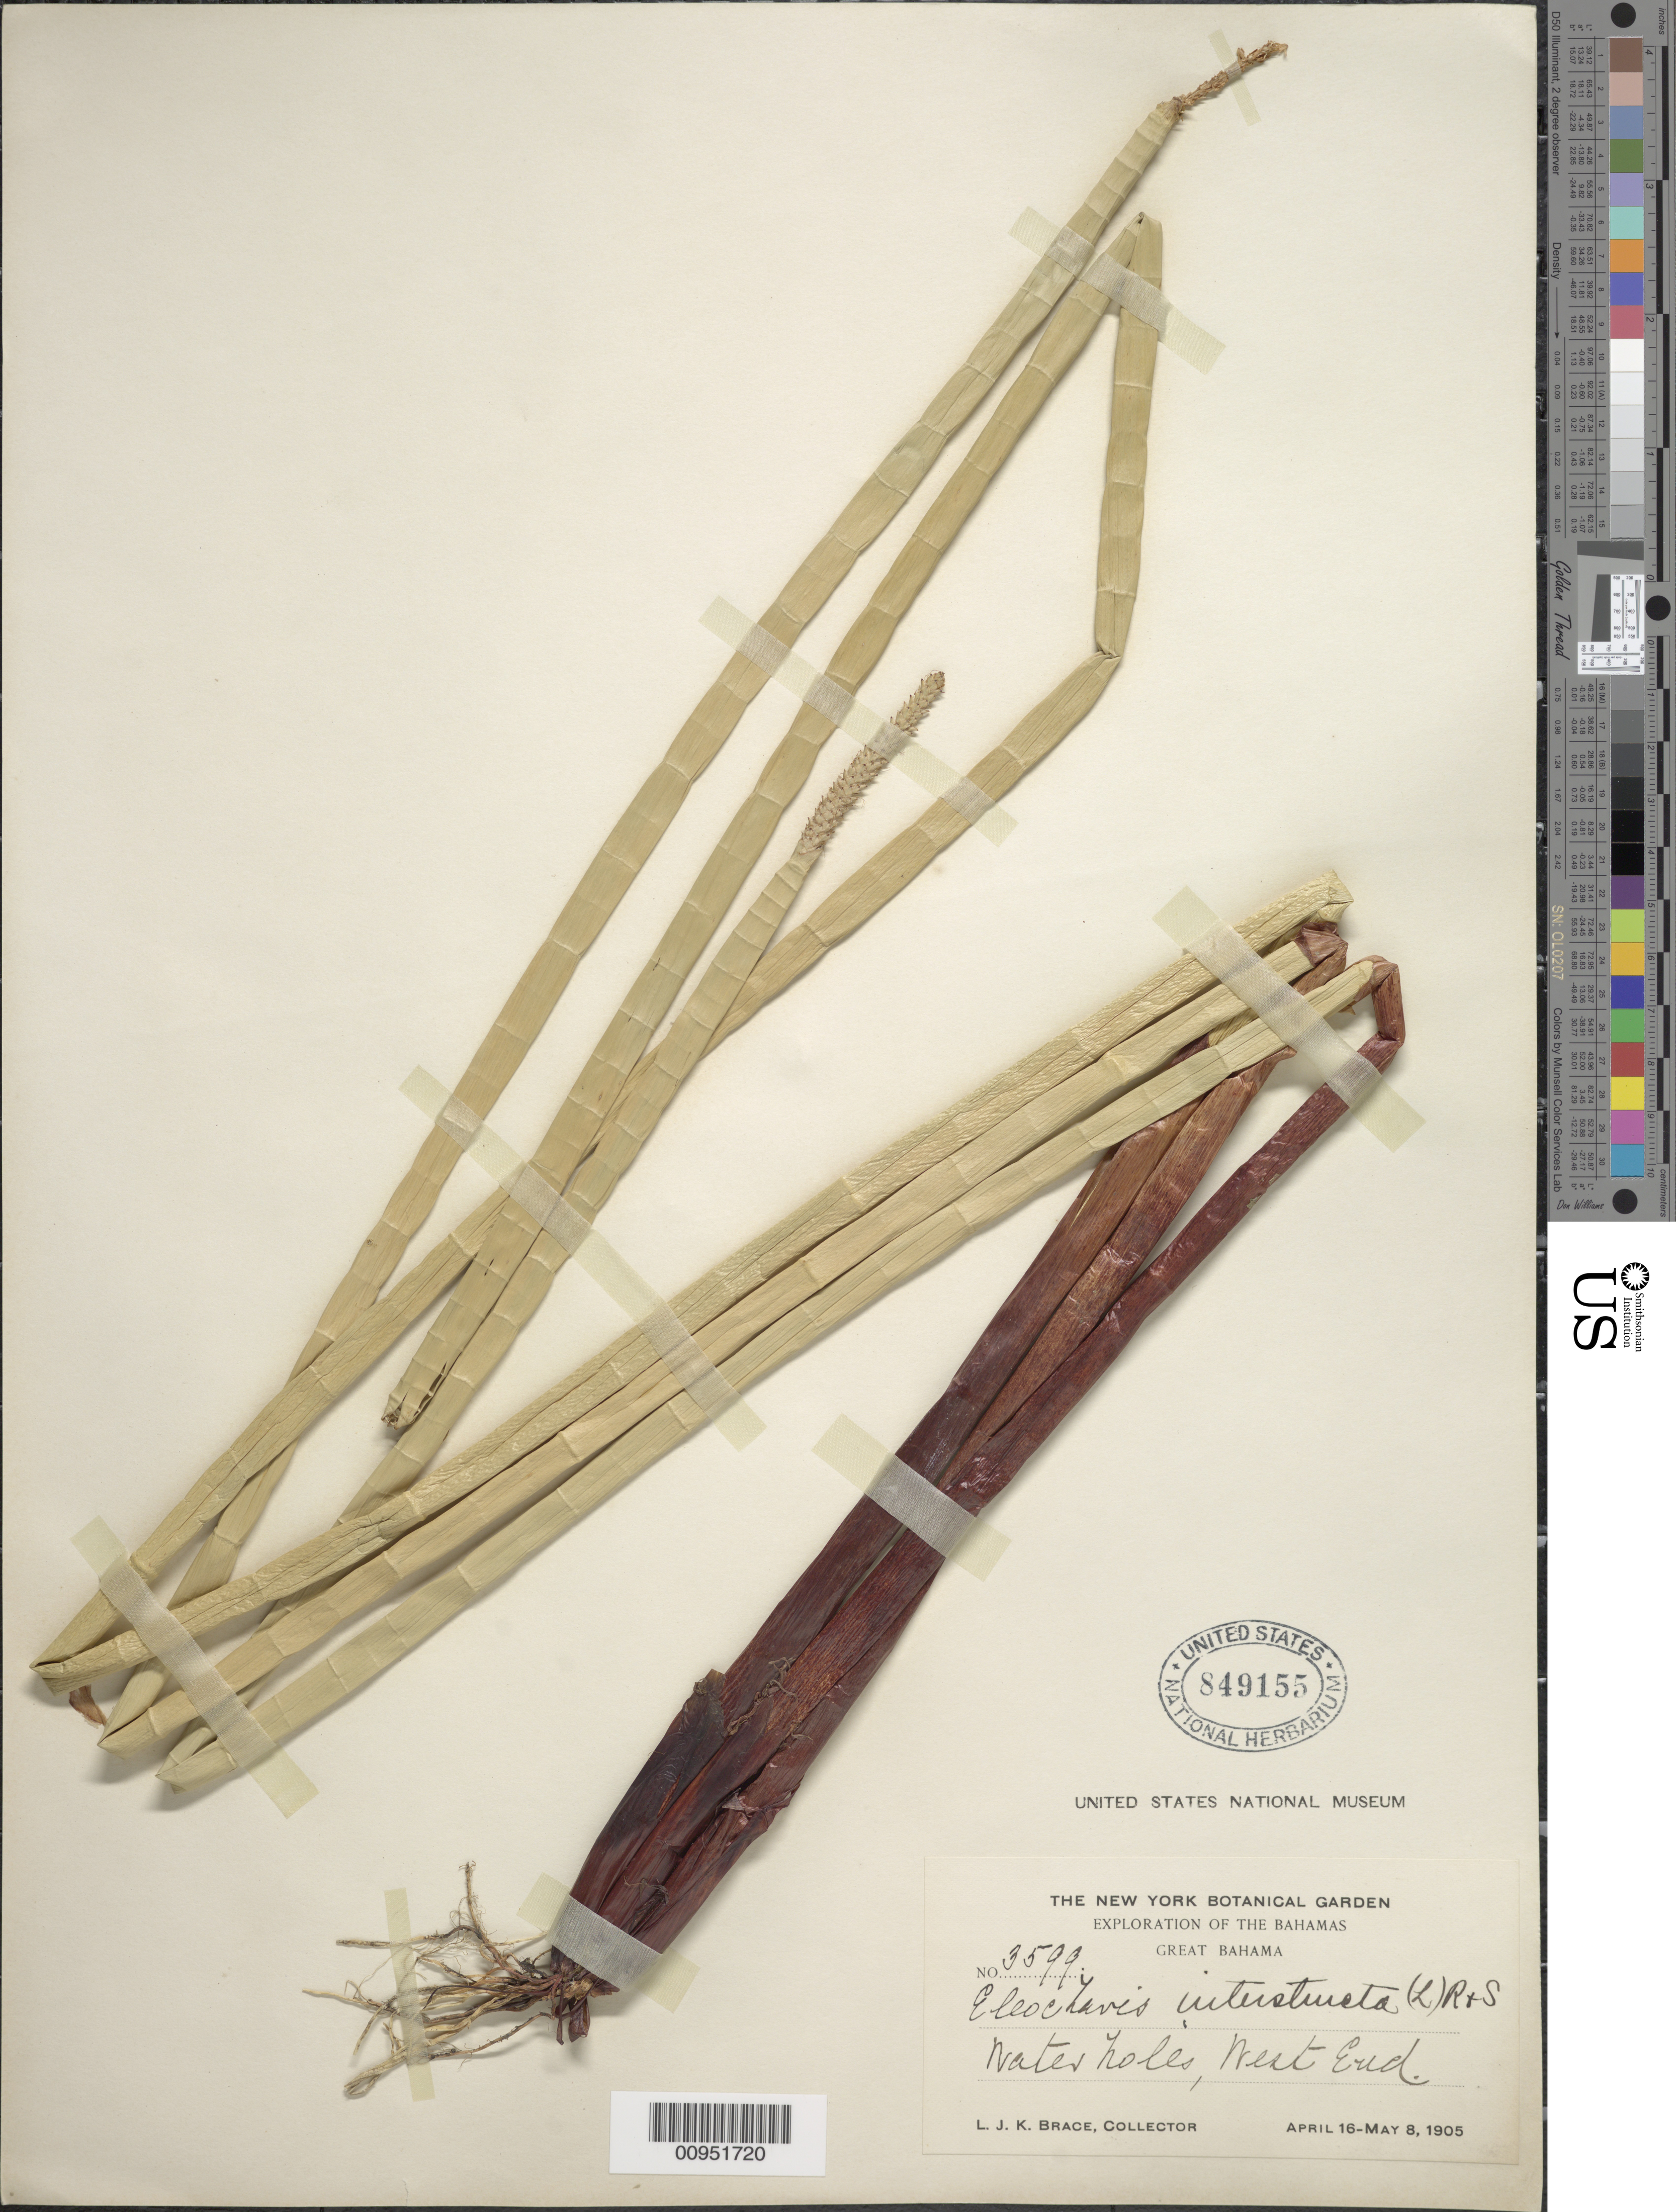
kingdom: Plantae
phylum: Tracheophyta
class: Liliopsida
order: Poales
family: Cyperaceae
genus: Eleocharis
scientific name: Eleocharis interstincta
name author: (Vahl) Roem. & Schult.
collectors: L. J. K. Brace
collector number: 3599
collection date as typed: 16 Apr 1905 to 08 May 1905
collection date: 1905-04-16/1905-05-08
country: Bahamas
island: Great Bahama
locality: West End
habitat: Water hold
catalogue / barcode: US 849155